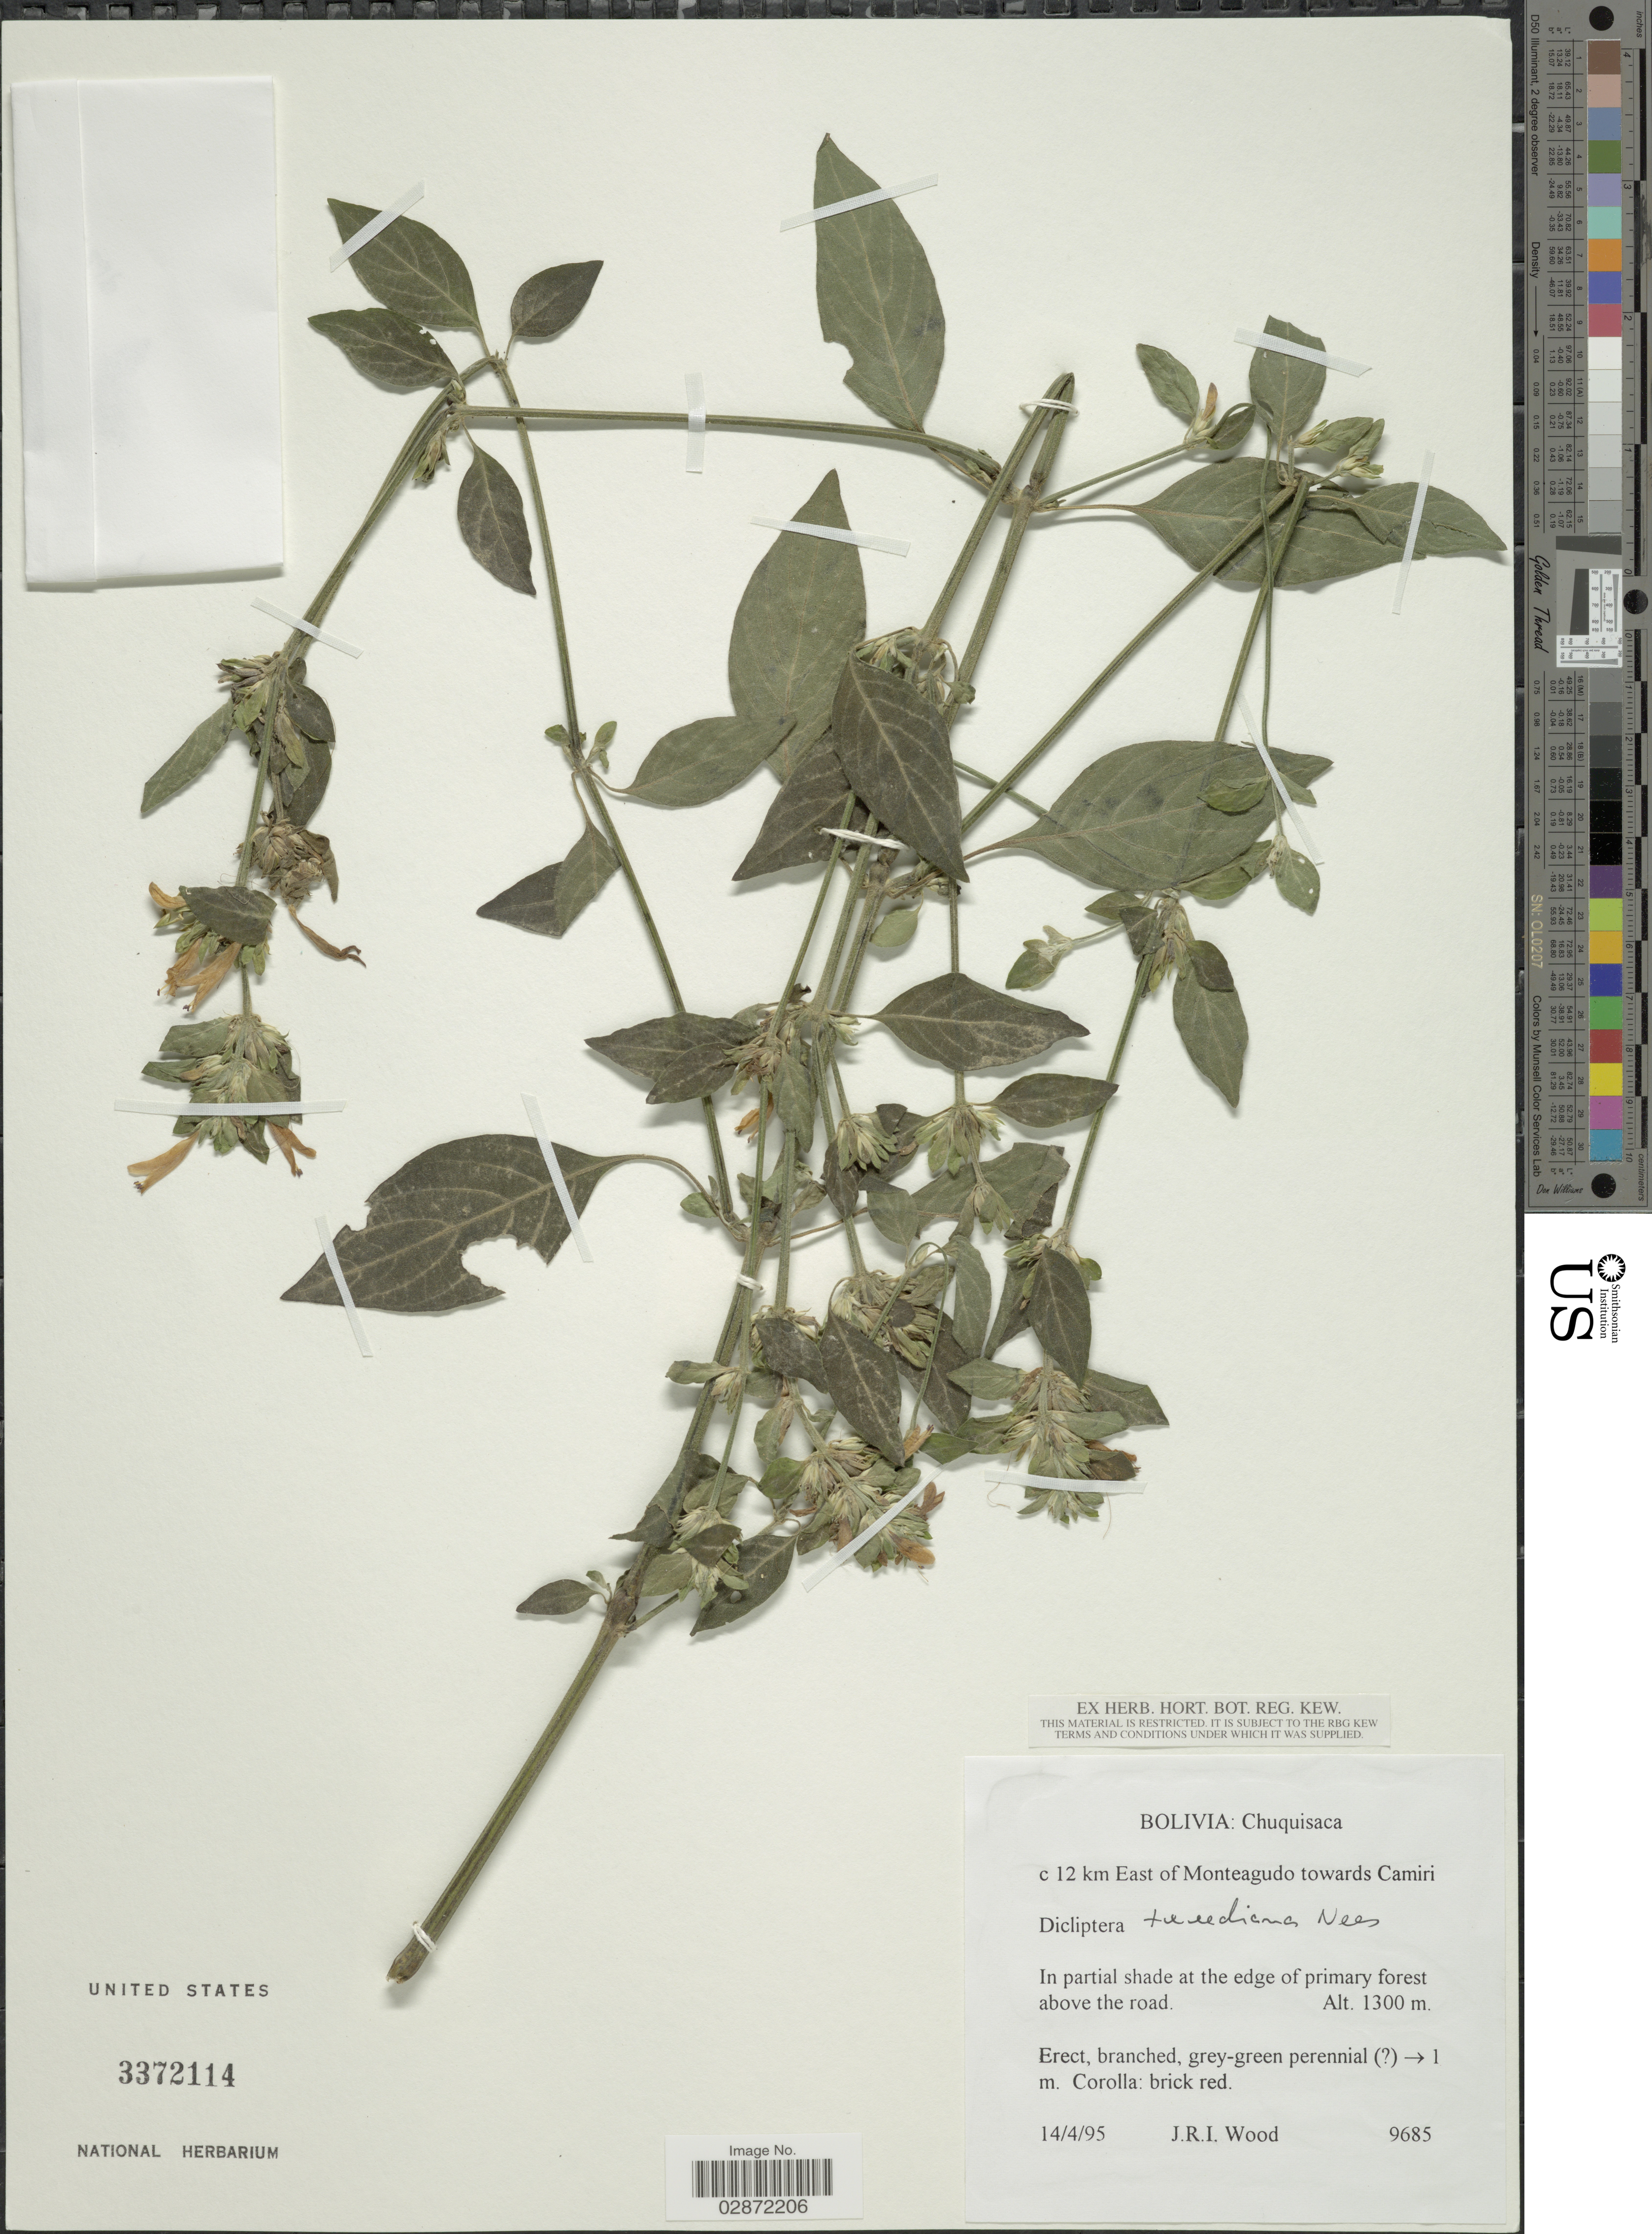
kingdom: Plantae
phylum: Tracheophyta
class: Magnoliopsida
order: Lamiales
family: Acanthaceae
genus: Dicliptera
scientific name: Dicliptera squarrosa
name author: Nees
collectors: J. R. I. Wood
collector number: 9685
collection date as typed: Transcribed d/m/y: 14/4/95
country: Bolivia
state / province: Chuquisaca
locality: C 12 km East of Monteagudo towards Camiri.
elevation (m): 1300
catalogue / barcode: US 3372114